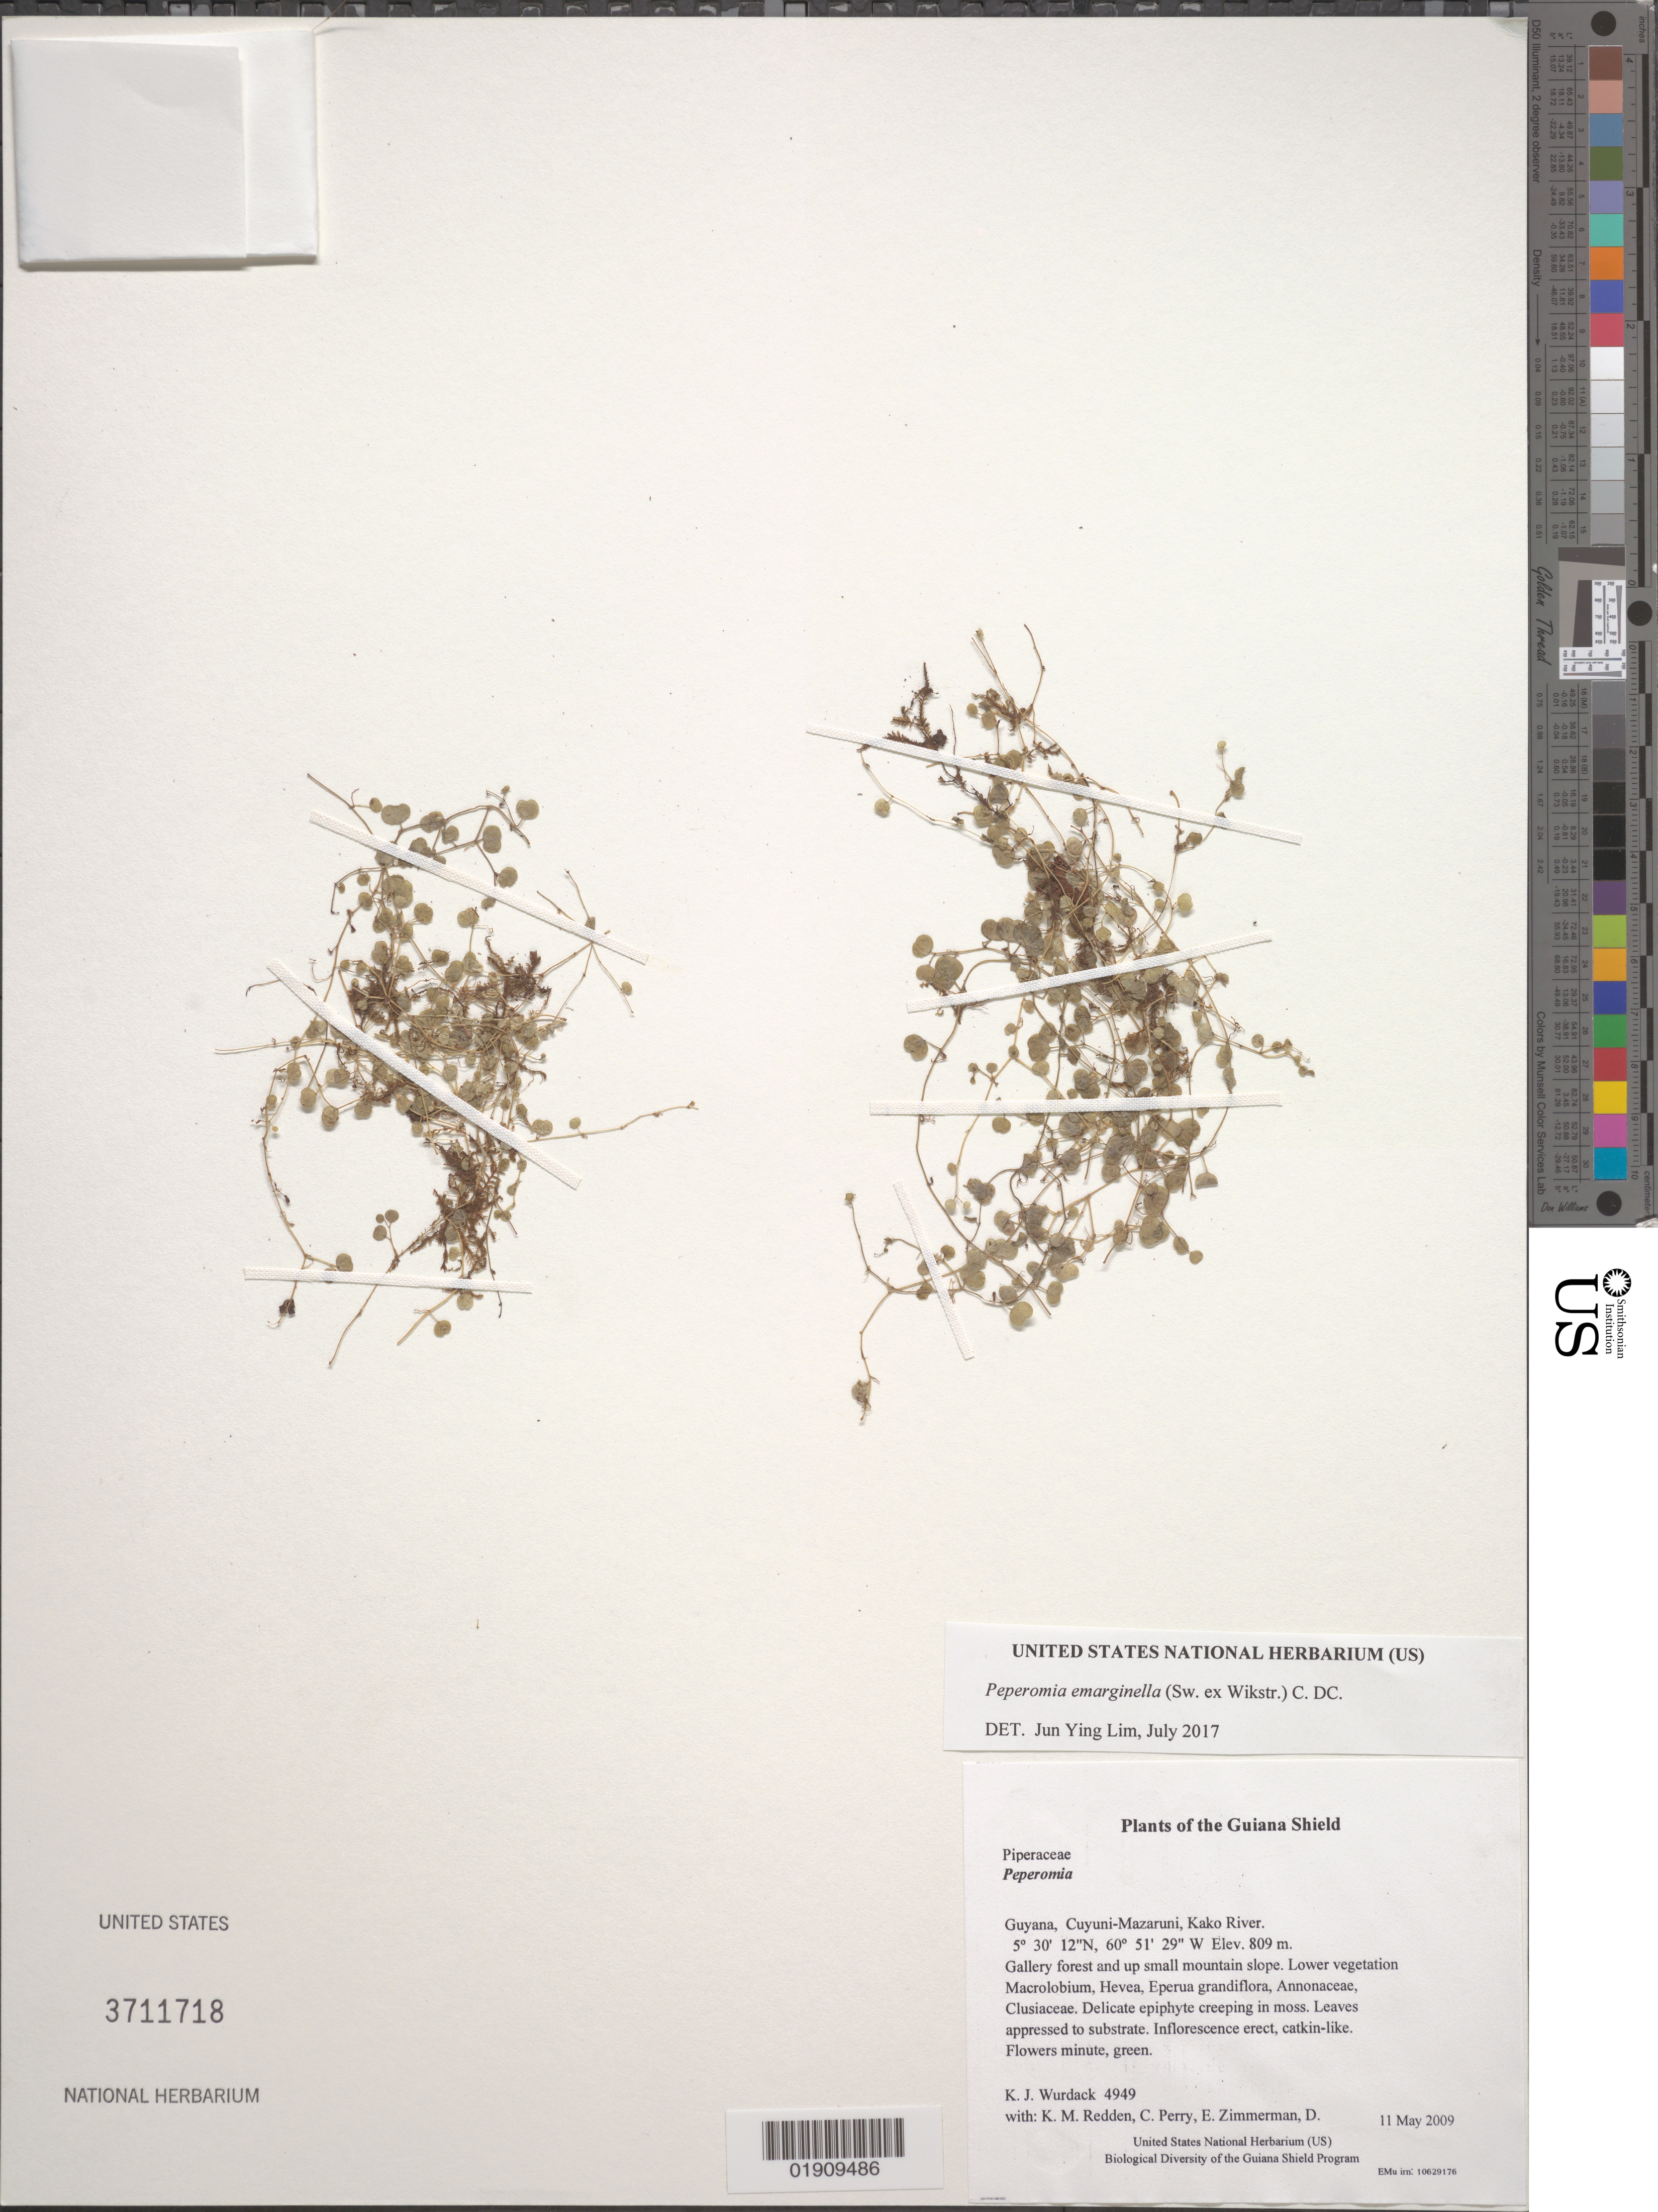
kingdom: Plantae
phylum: Tracheophyta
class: Magnoliopsida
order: Piperales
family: Piperaceae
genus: Peperomia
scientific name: Peperomia emarginella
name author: (Sw. ex Wikstr.) C. DC.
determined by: Lim, Jun Ying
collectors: K. Wurdack, K. M. Redden, C. Perry, E. Zimmerman, D. Hunter, T. Hunter & V. Roland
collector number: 4949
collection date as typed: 11 May 2009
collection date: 2009-05-11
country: Guyana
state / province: Cuyuni-Mazaruni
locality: Kako River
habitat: Gallery forest and up small mountain slope. Lower vegetation Macrolobium, Hevea, Eperua grandiflora, Annonaceae, Clusiaceae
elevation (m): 809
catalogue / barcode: US 3711718